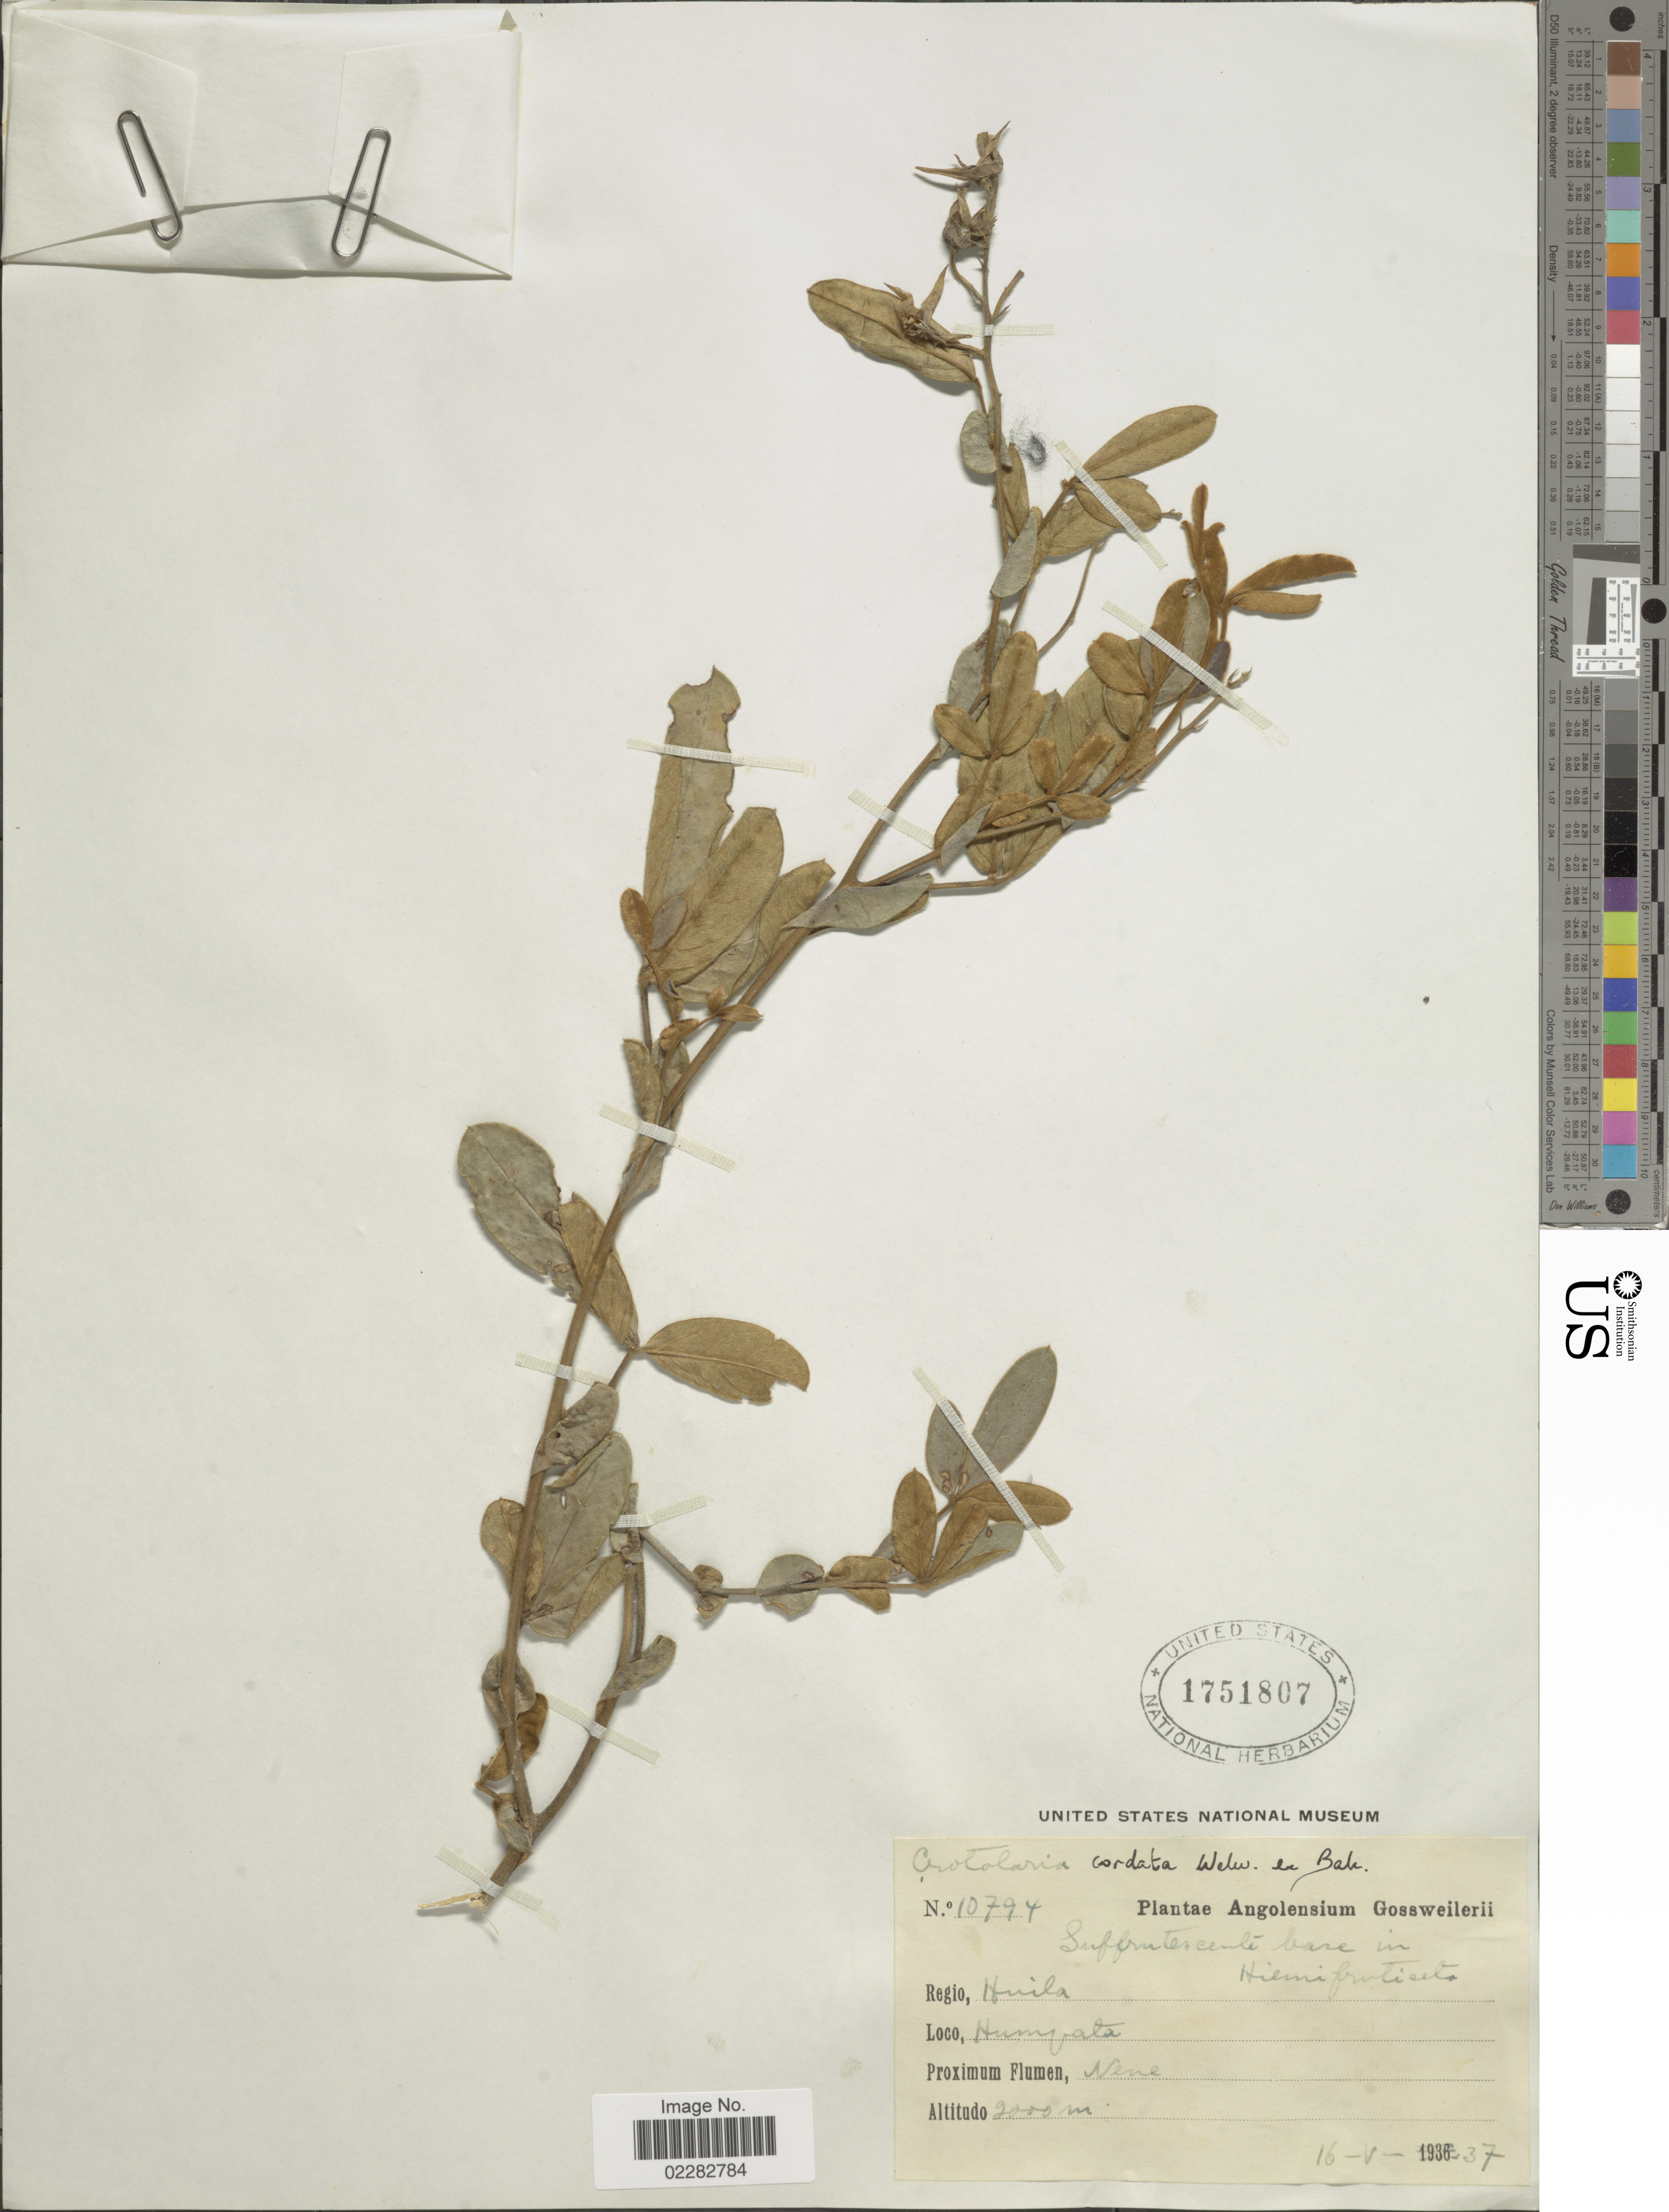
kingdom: Plantae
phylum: Tracheophyta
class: Magnoliopsida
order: Fabales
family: Fabaceae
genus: Crotalaria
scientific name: Crotalaria cordata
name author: Baker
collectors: -. Gossweiler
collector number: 10794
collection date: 1937-05-16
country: Angola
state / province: Huila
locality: Humpata.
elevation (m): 2000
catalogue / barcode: US 1751807